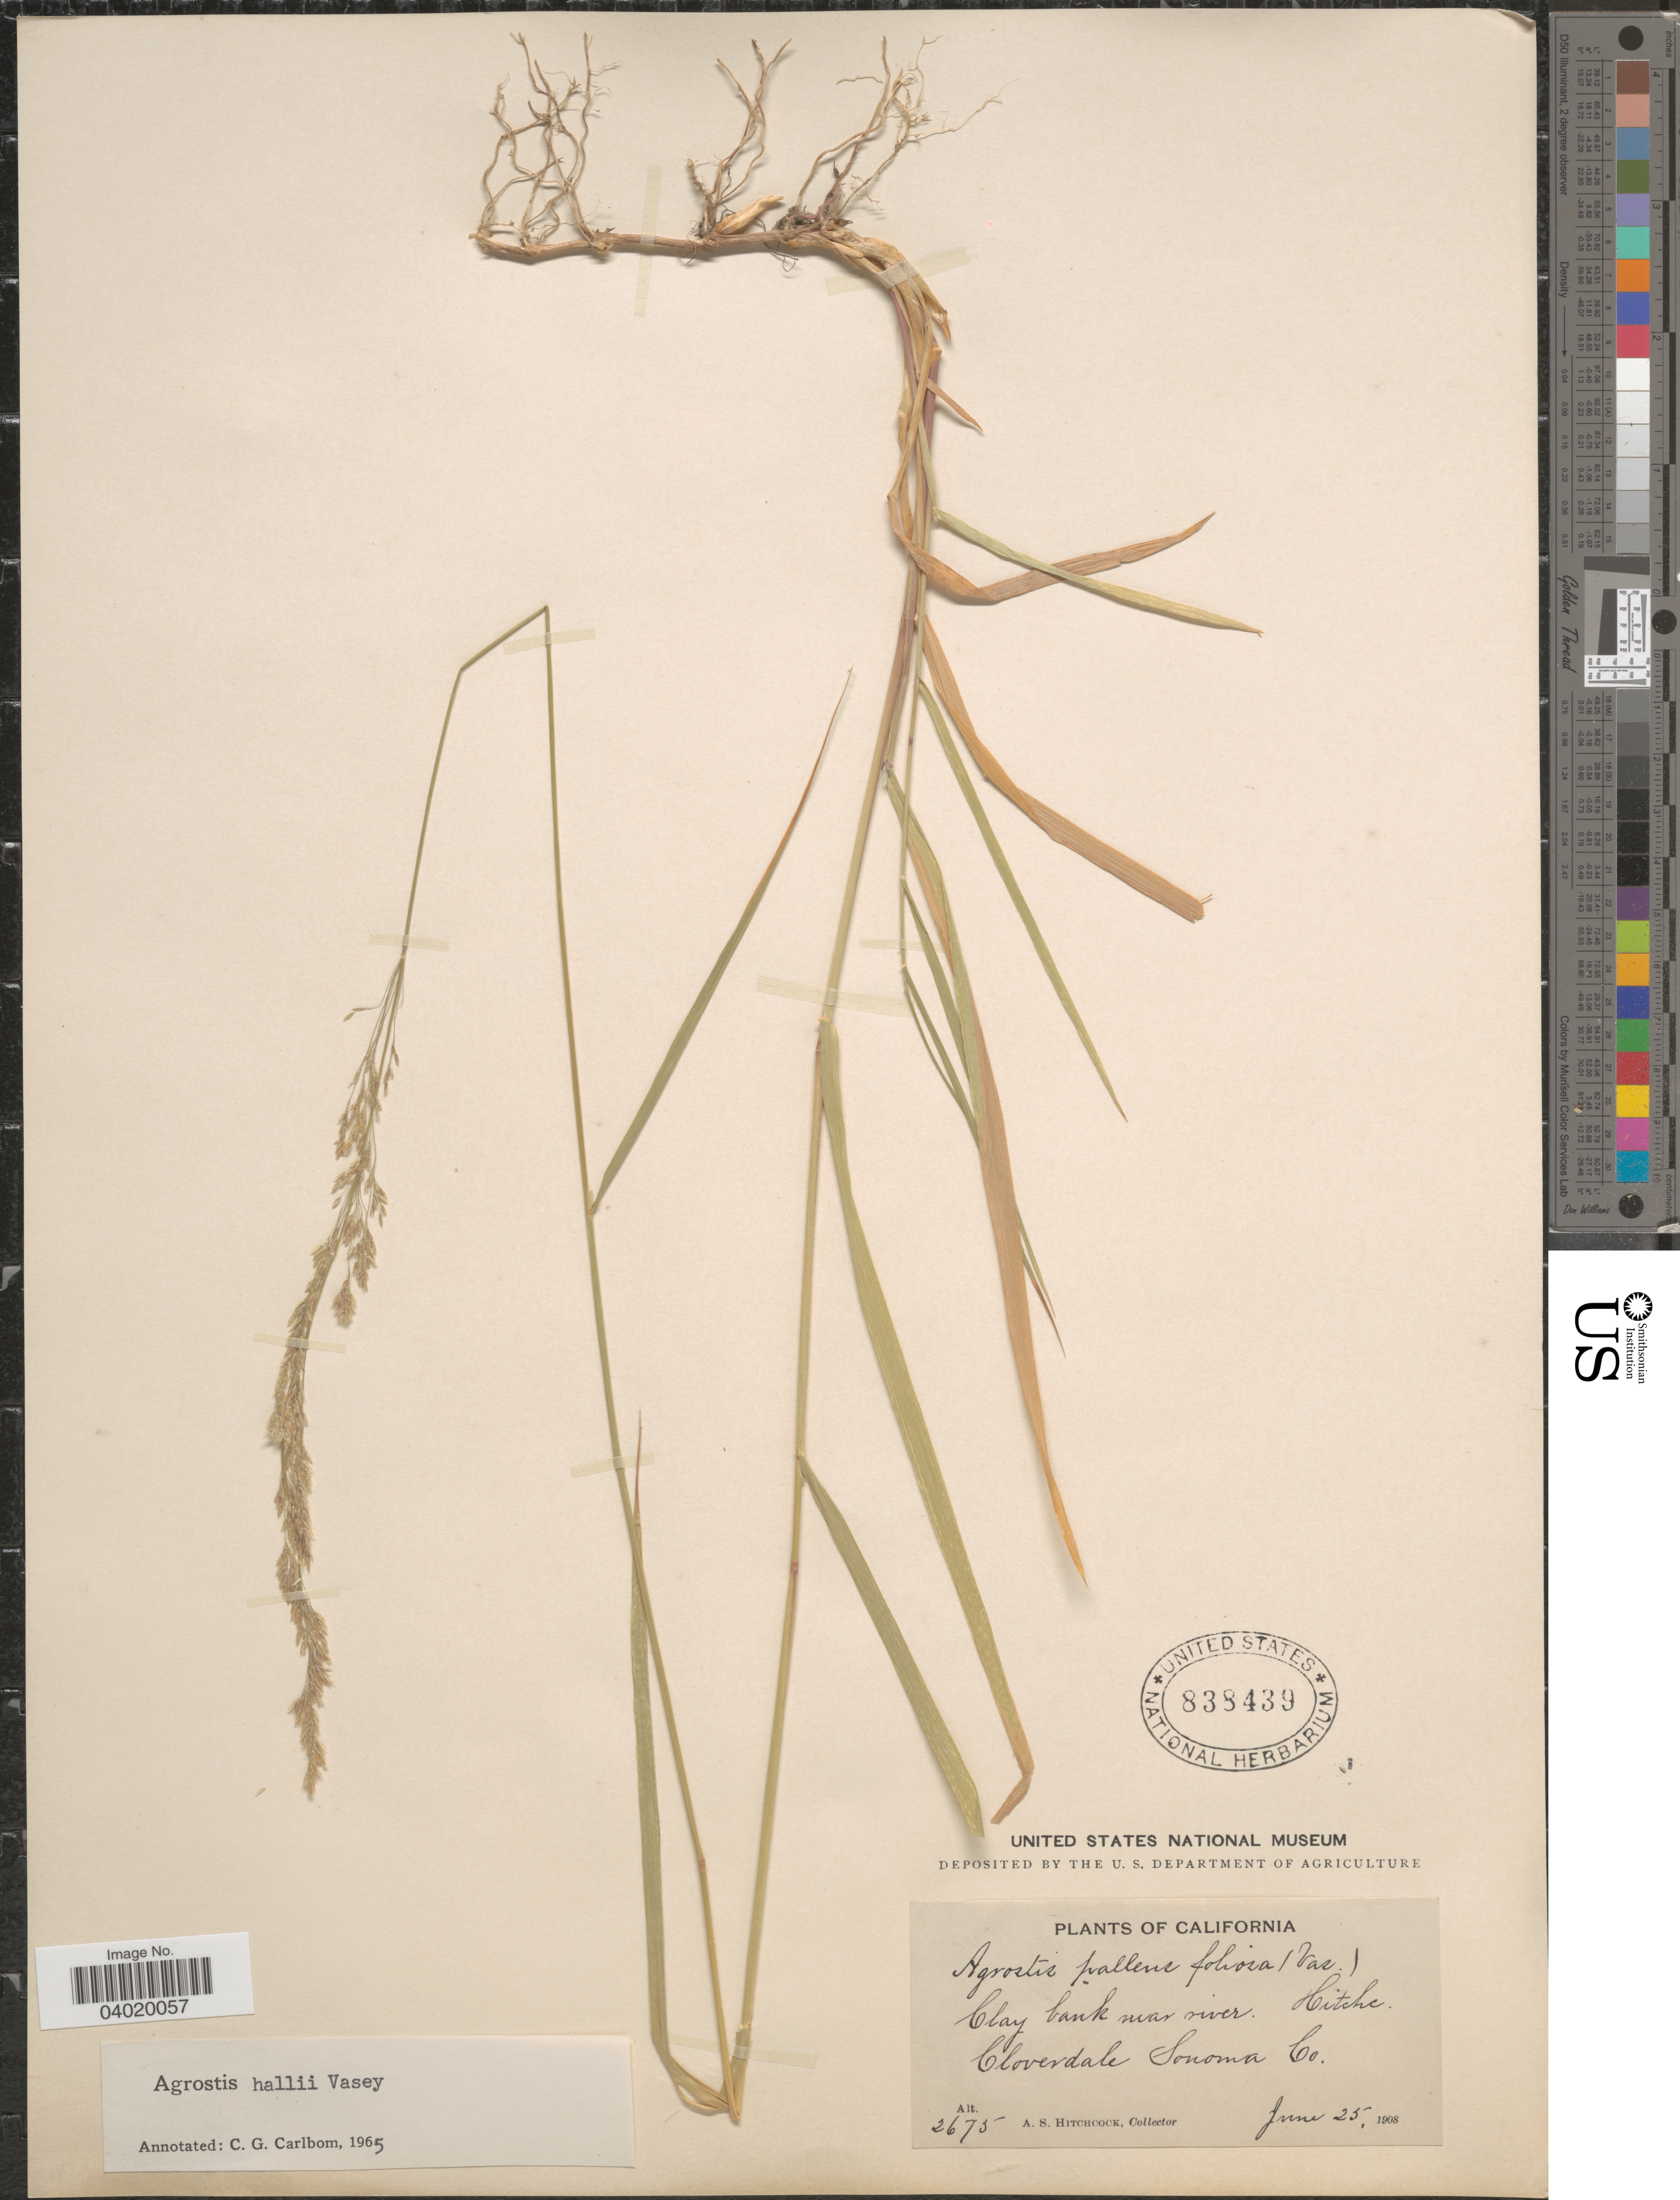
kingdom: Plantae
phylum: Tracheophyta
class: Liliopsida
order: Poales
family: Poaceae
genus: Agrostis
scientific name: Agrostis hallii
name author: Vasey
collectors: A. S. Hitchcock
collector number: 2675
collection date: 1908-06-25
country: United States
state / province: California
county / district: Sonoma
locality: Clay bank near river. Cloverdale Sonoma Co.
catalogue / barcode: US 838439